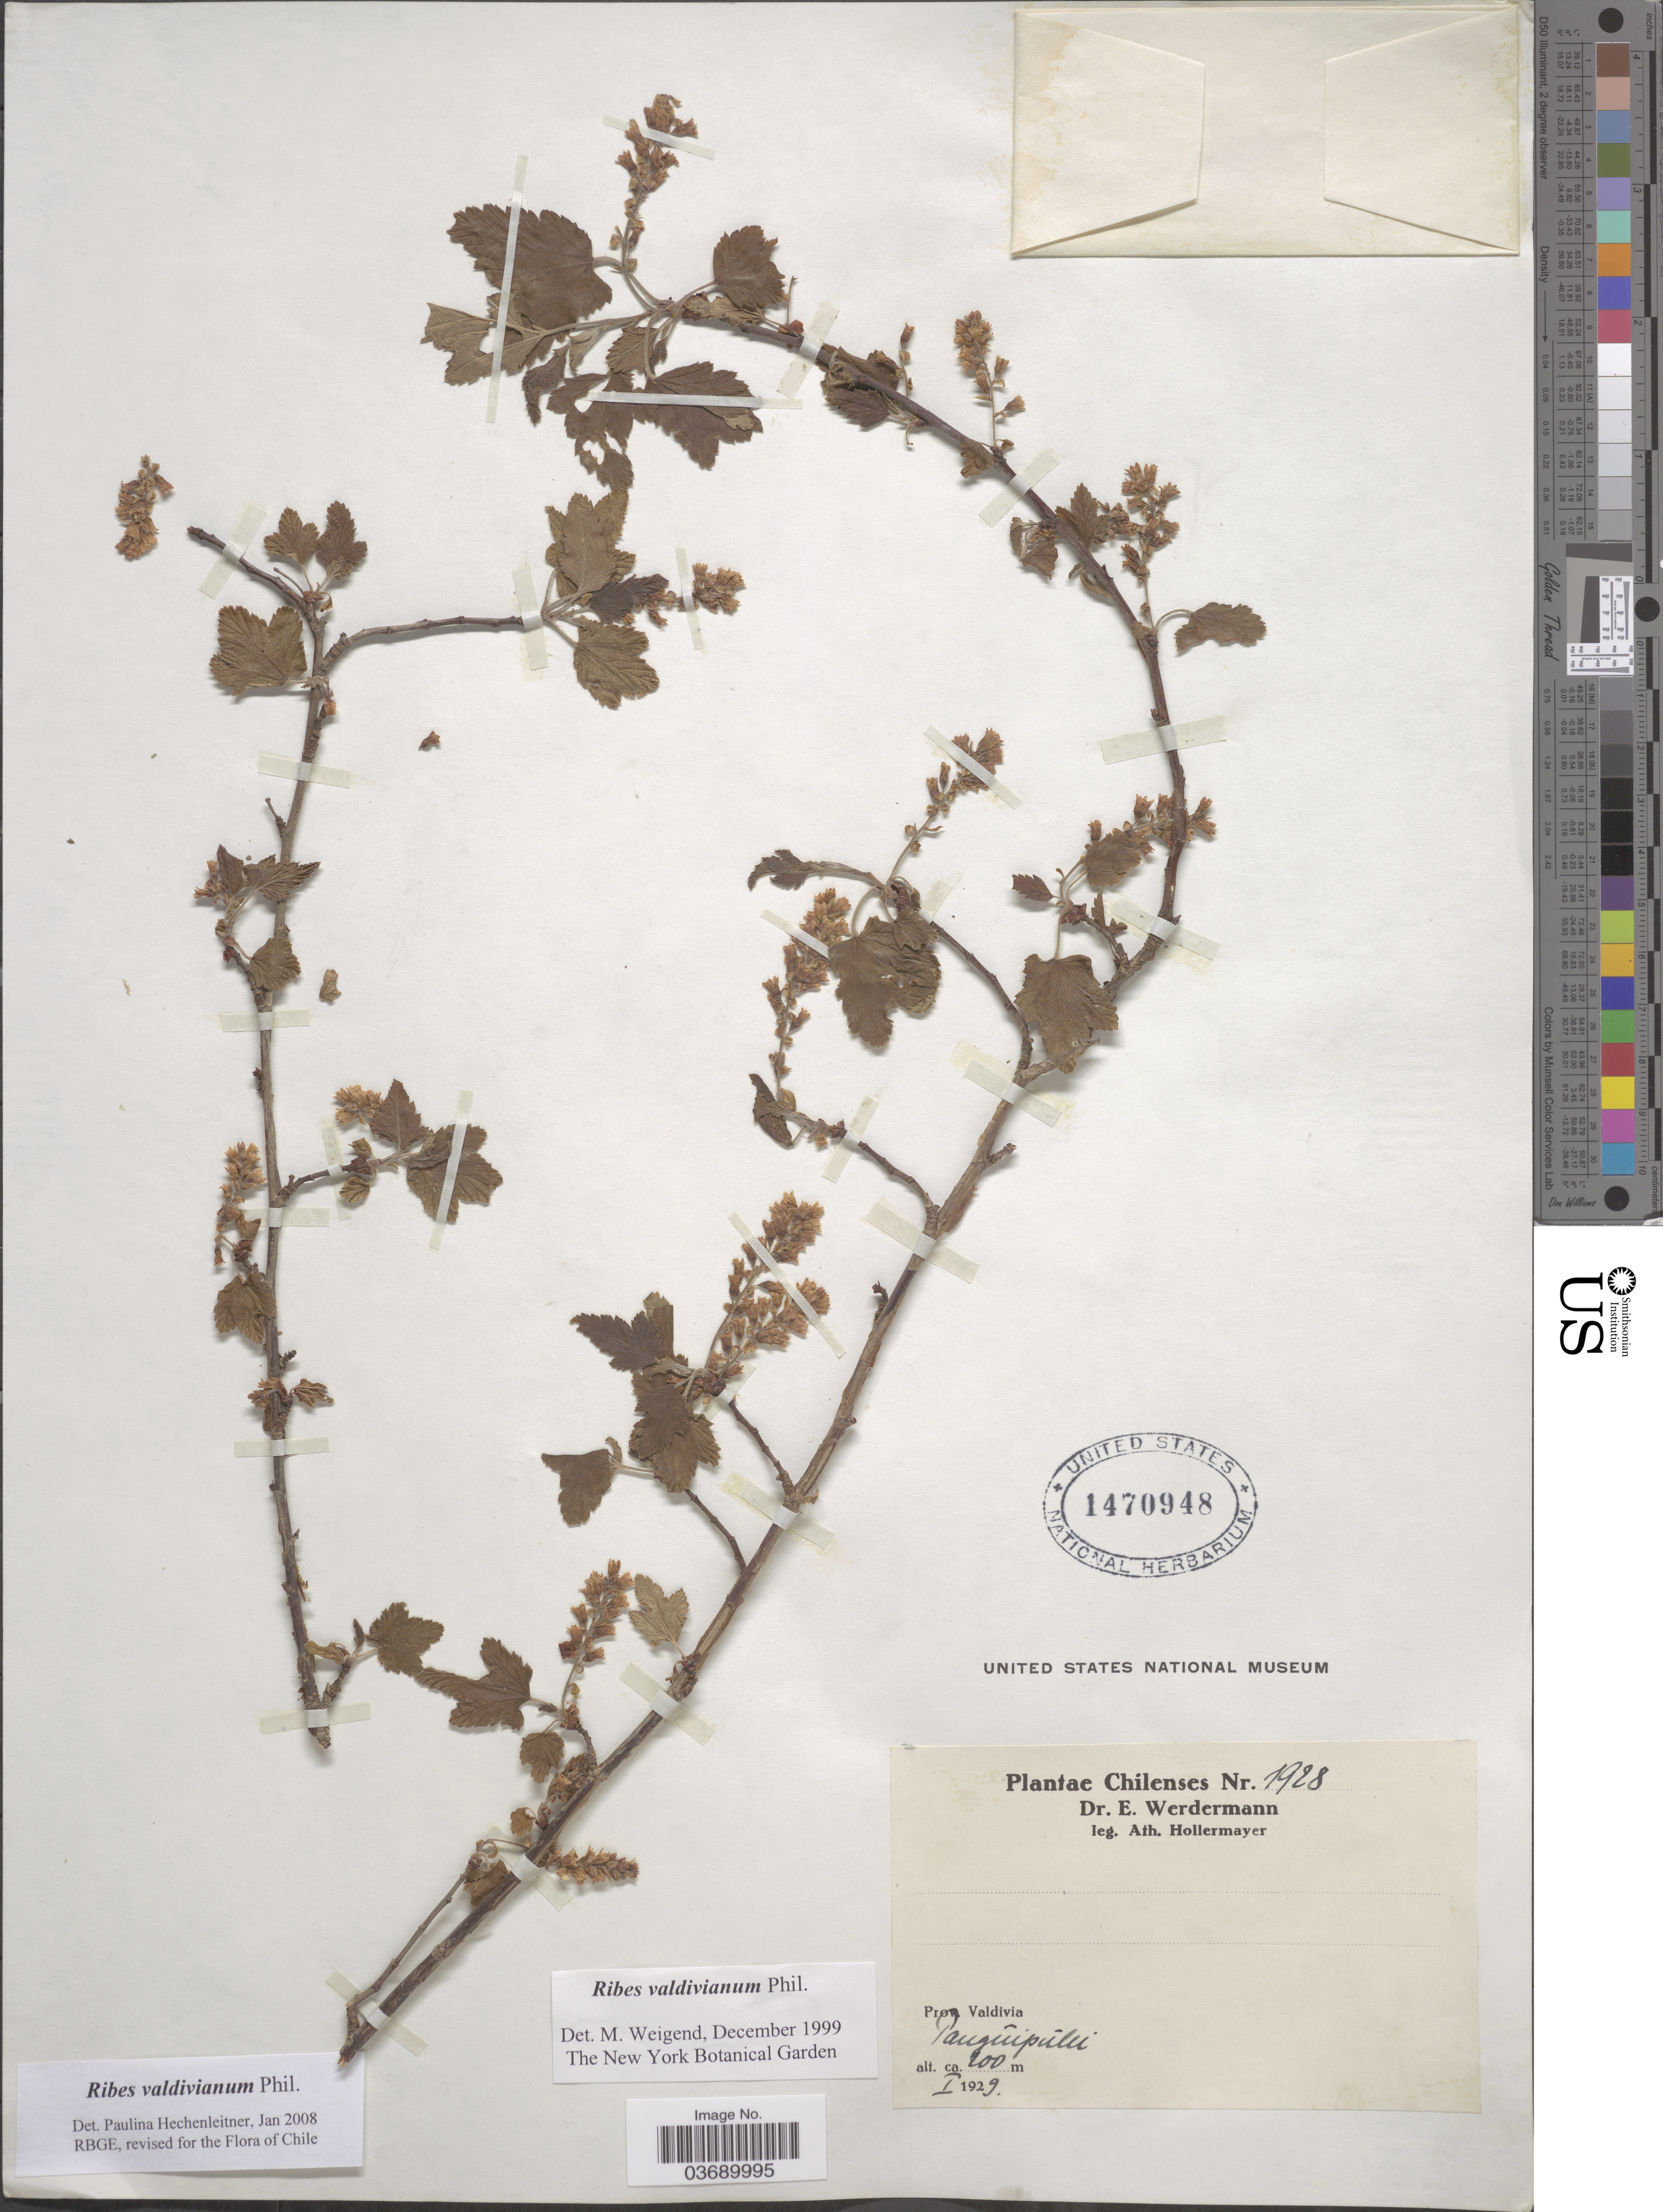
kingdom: Plantae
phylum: Tracheophyta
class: Magnoliopsida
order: Saxifragales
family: Grossulariaceae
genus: Ribes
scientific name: Ribes valdivianum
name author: Phil.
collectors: A. Hollermayer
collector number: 1928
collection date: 1929-01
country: Chile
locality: Prov. Valdivia, Panguipulli.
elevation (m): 200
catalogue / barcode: US 1470948